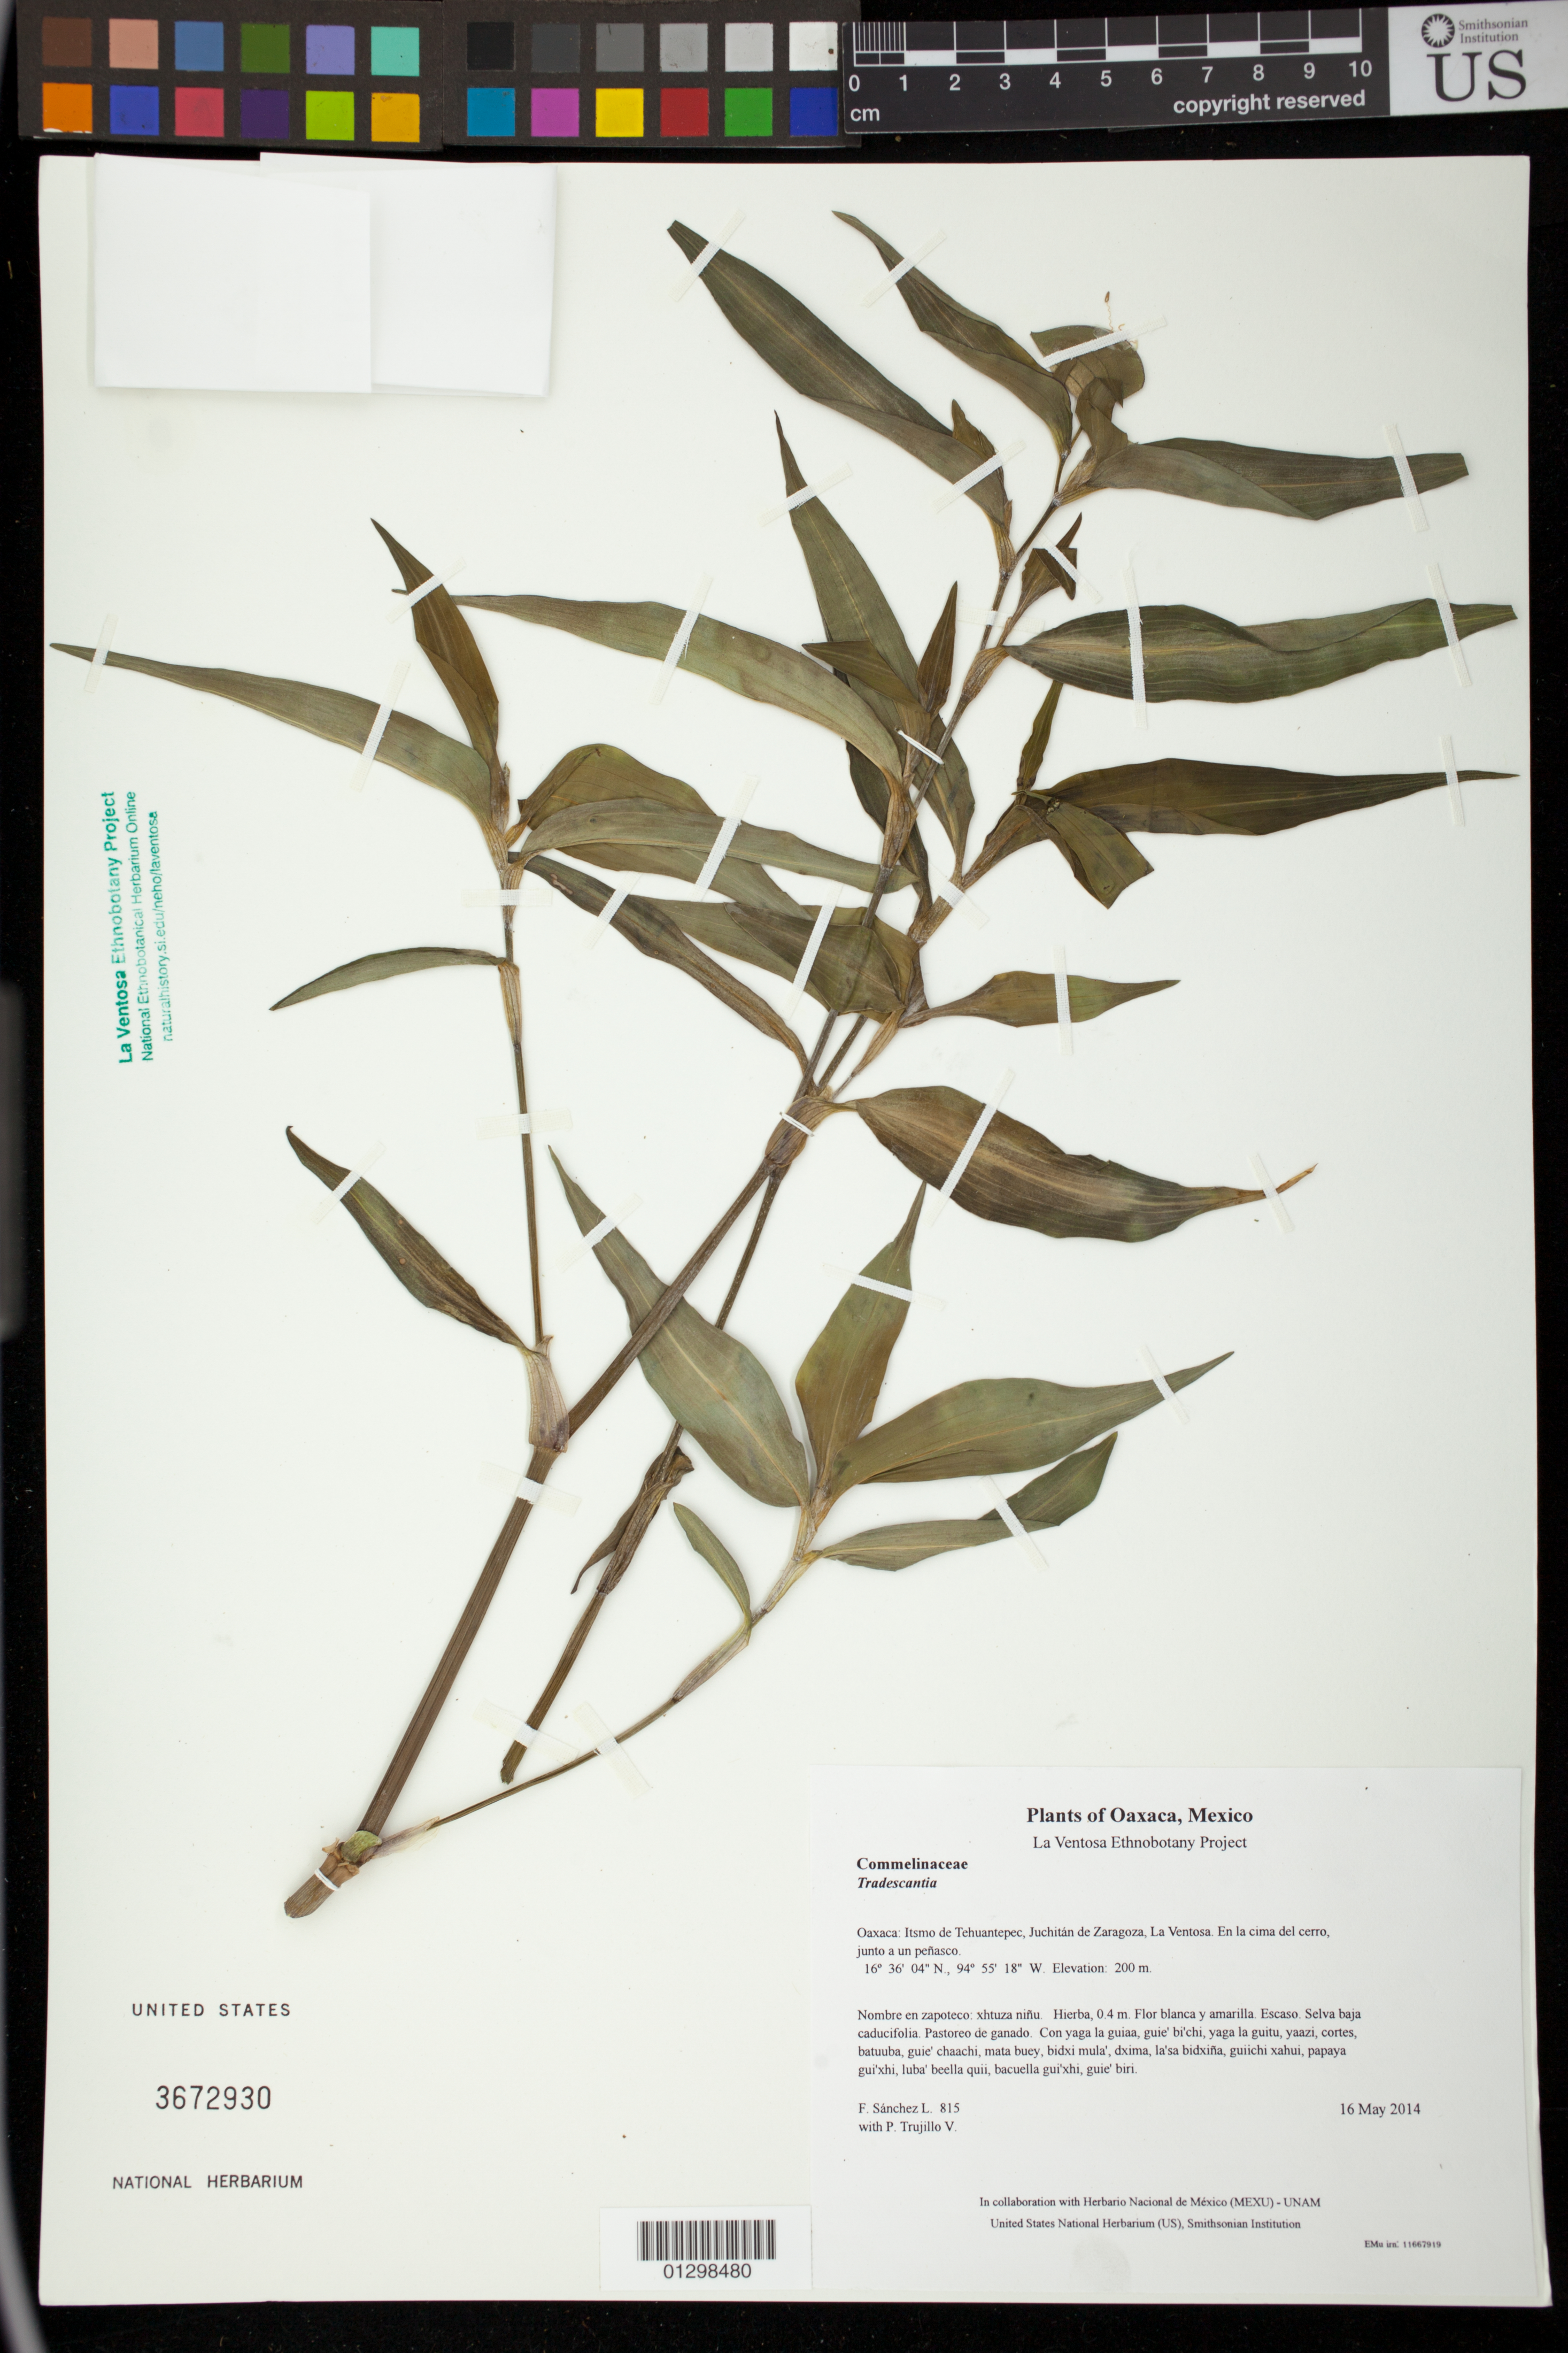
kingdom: Plantae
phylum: Tracheophyta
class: Liliopsida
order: Commelinales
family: Commelinaceae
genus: Commelina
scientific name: Commelina rufipes var. glabrata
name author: (D.R. Hunt) Faden & D.R. Hunt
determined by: Velasco G., Kenia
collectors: F. Sánchez L. & P. Trujillo V.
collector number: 815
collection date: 2014-05-16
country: Mexico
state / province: Oaxaca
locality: Itsmo de Tehuantepec, Juchitán de Zaragoza, La Ventosa. En la cima del cerro, junto a un peñasco.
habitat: Selva baja caducifolia. Pastoreo de ganado.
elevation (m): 200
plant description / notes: MEXU, US; Guixi bandaga. 0.4 m. Guie' naquichi' ne naguchi. Huaxie'.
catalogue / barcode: US 3672930